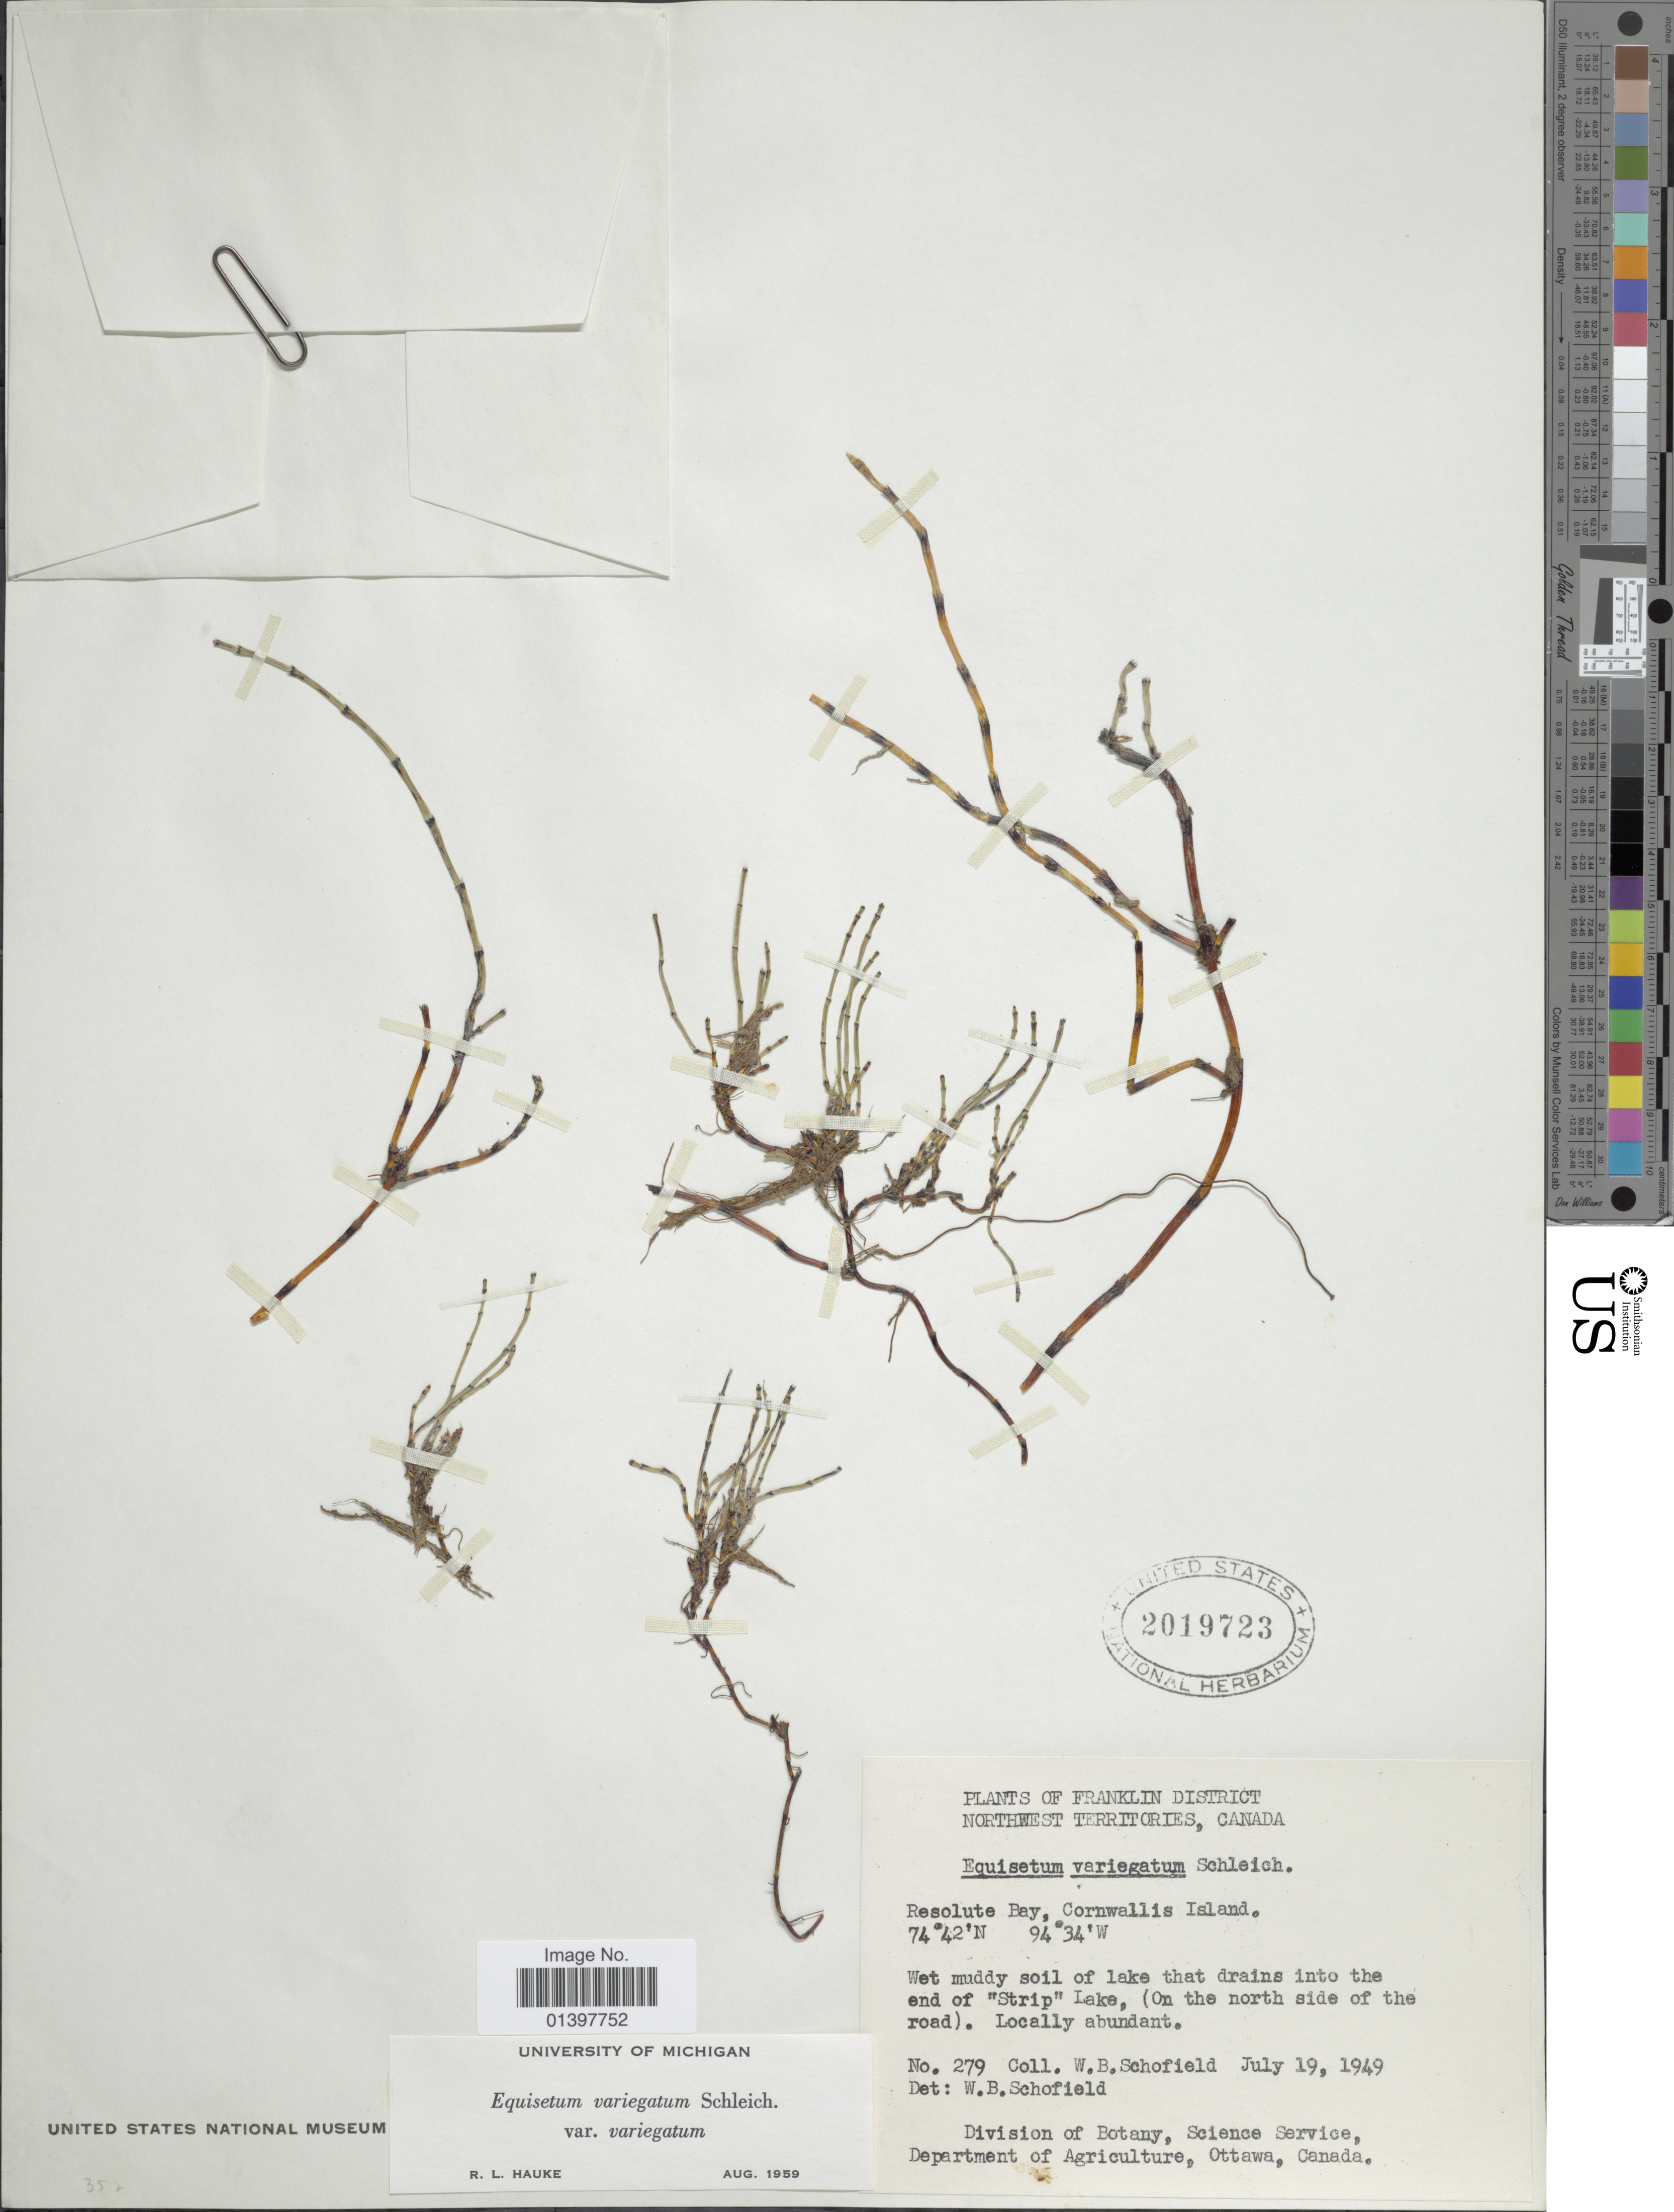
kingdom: Plantae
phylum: Tracheophyta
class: Polypodiopsida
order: Equisetales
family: Equisetaceae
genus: Equisetum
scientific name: Equisetum variegatum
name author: Schleich. ex F. Weber & D. Mohr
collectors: W. Schofield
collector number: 279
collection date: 1949-07-19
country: Canada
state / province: Northwest Territories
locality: Franklin District, Northwest Terroories,Resolute Bay, Cornwallis Island, wet muddy soil of lake that drains into the end of "Strip"lake(on the north side of the road)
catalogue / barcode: US 2019723